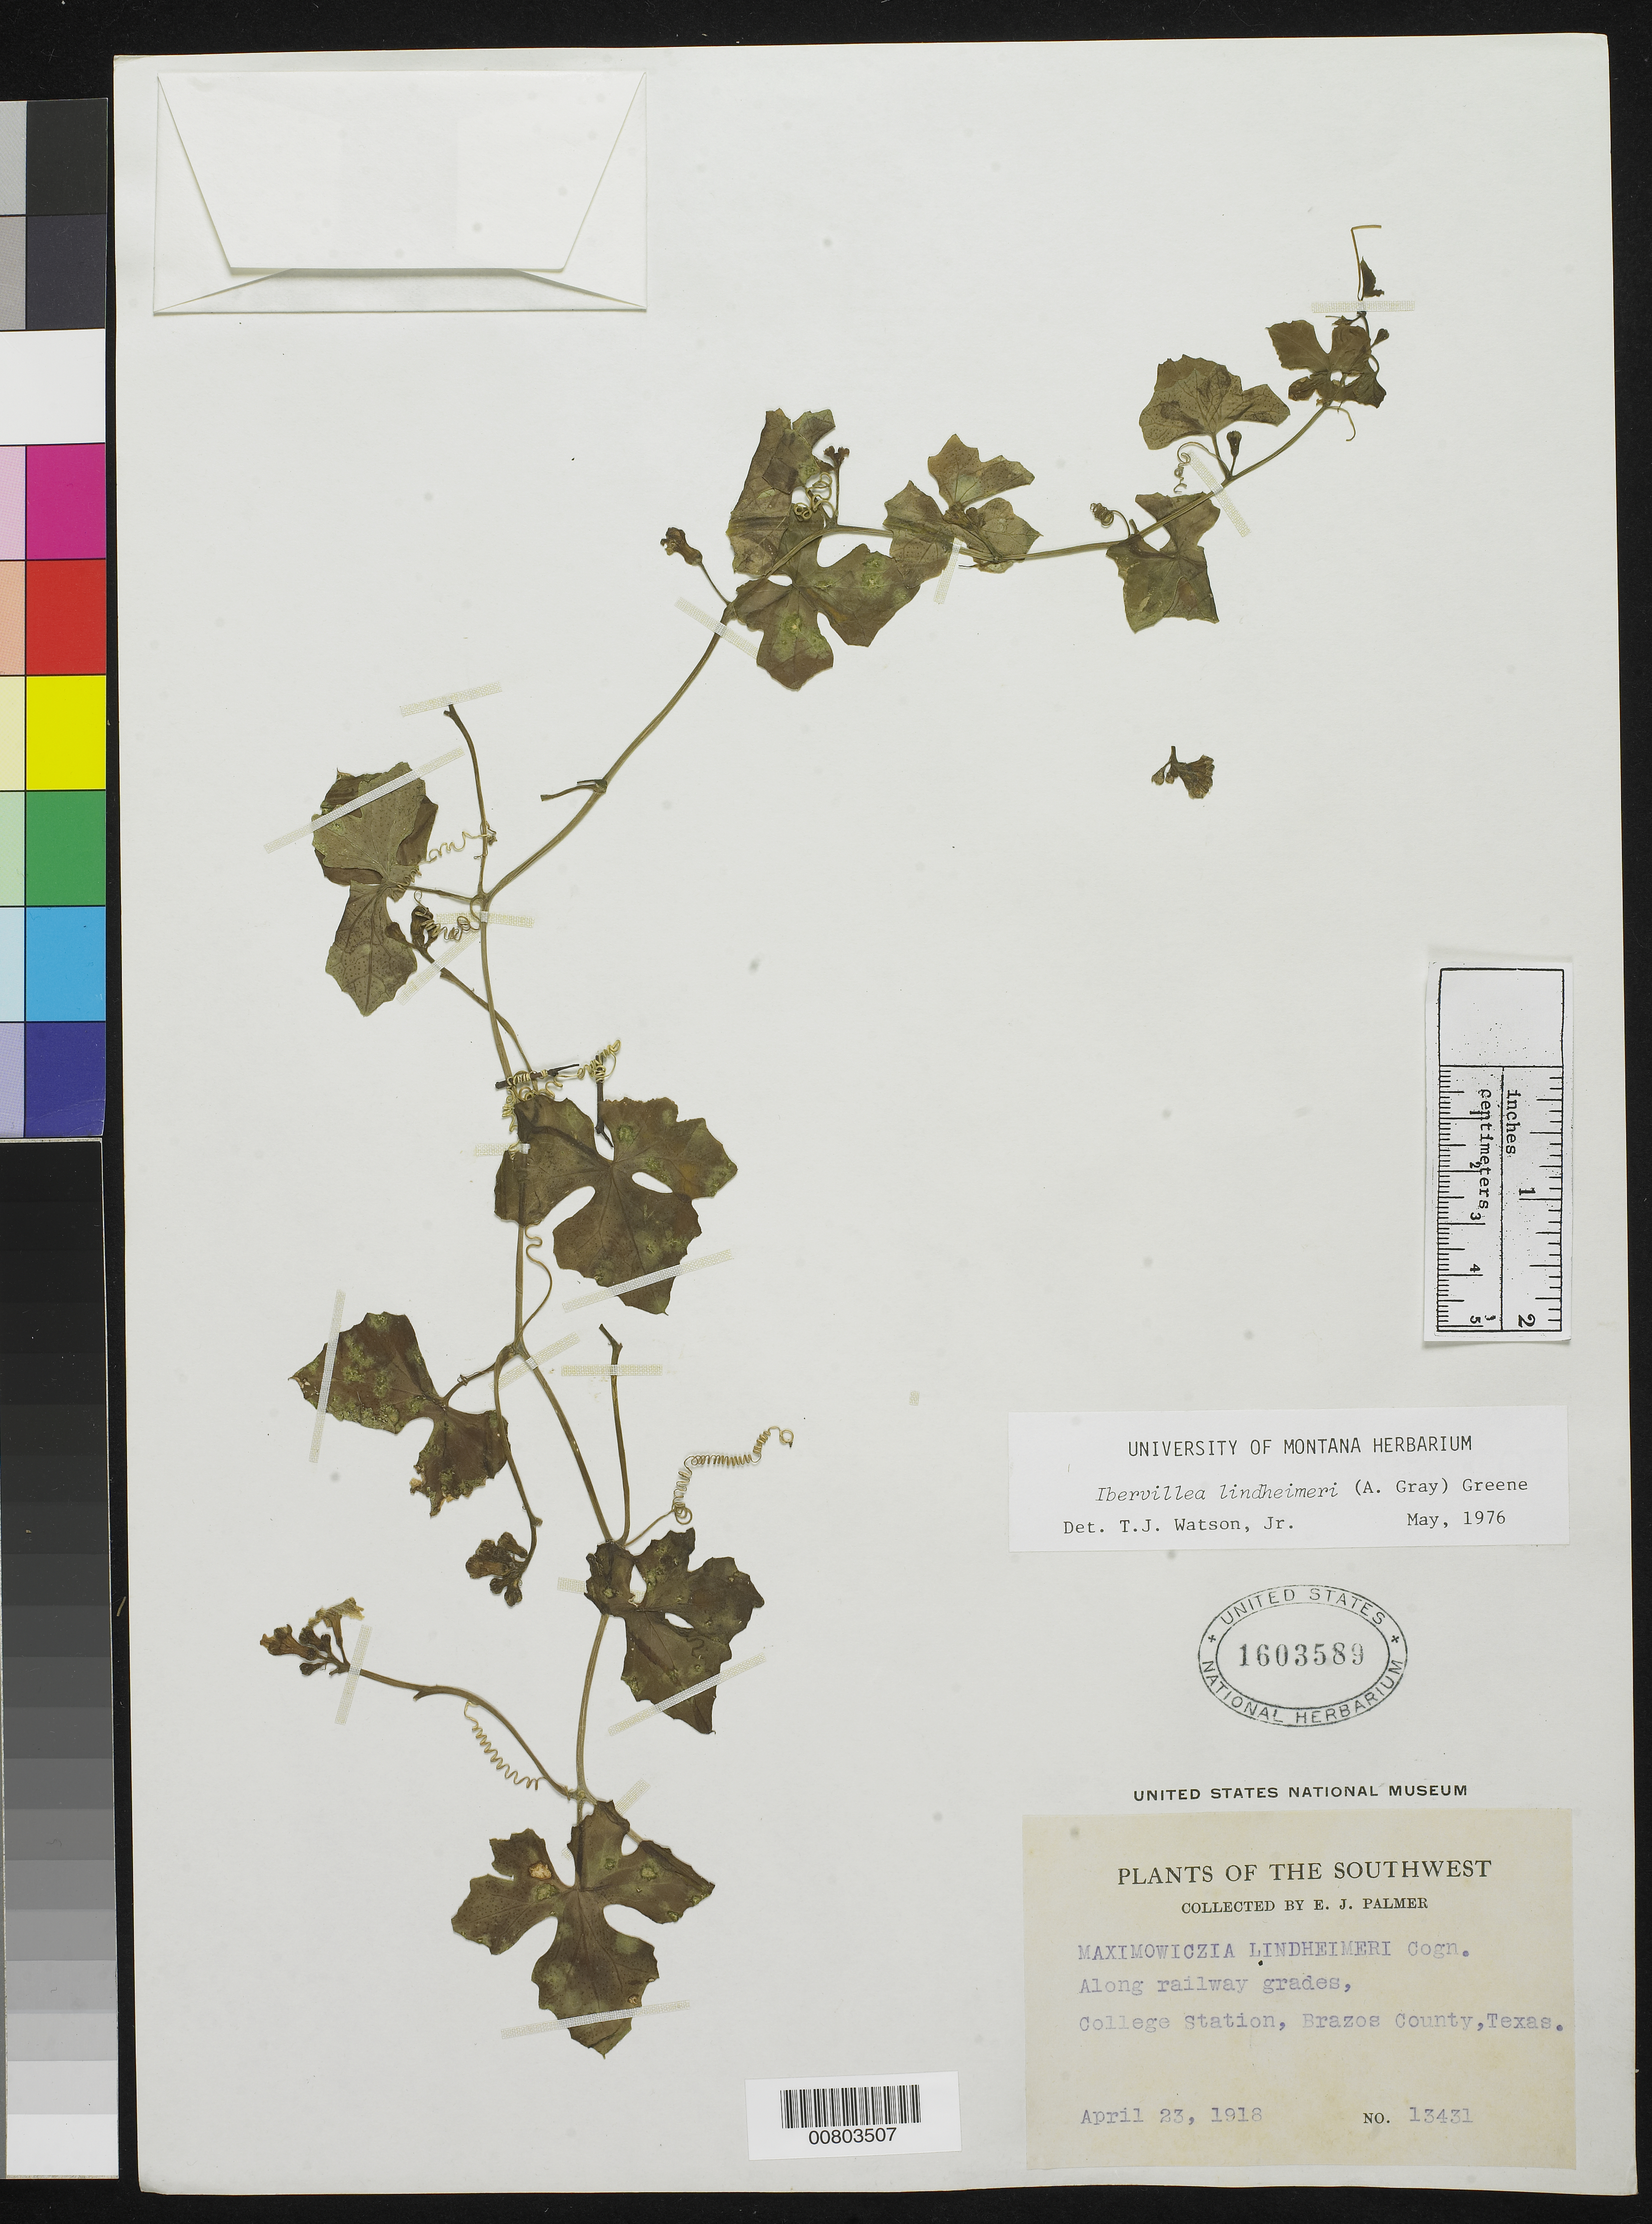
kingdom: Plantae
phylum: Tracheophyta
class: Magnoliopsida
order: Cucurbitales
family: Cucurbitaceae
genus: Ibervillea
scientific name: Ibervillea lindheimeri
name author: (A. Gray) Greene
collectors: E. J. Palmer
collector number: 13431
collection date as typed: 23 Apr 1918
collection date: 1918-04-23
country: United States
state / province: Texas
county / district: Brazos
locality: College Station, Brazos County, Texas.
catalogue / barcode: US 1603589